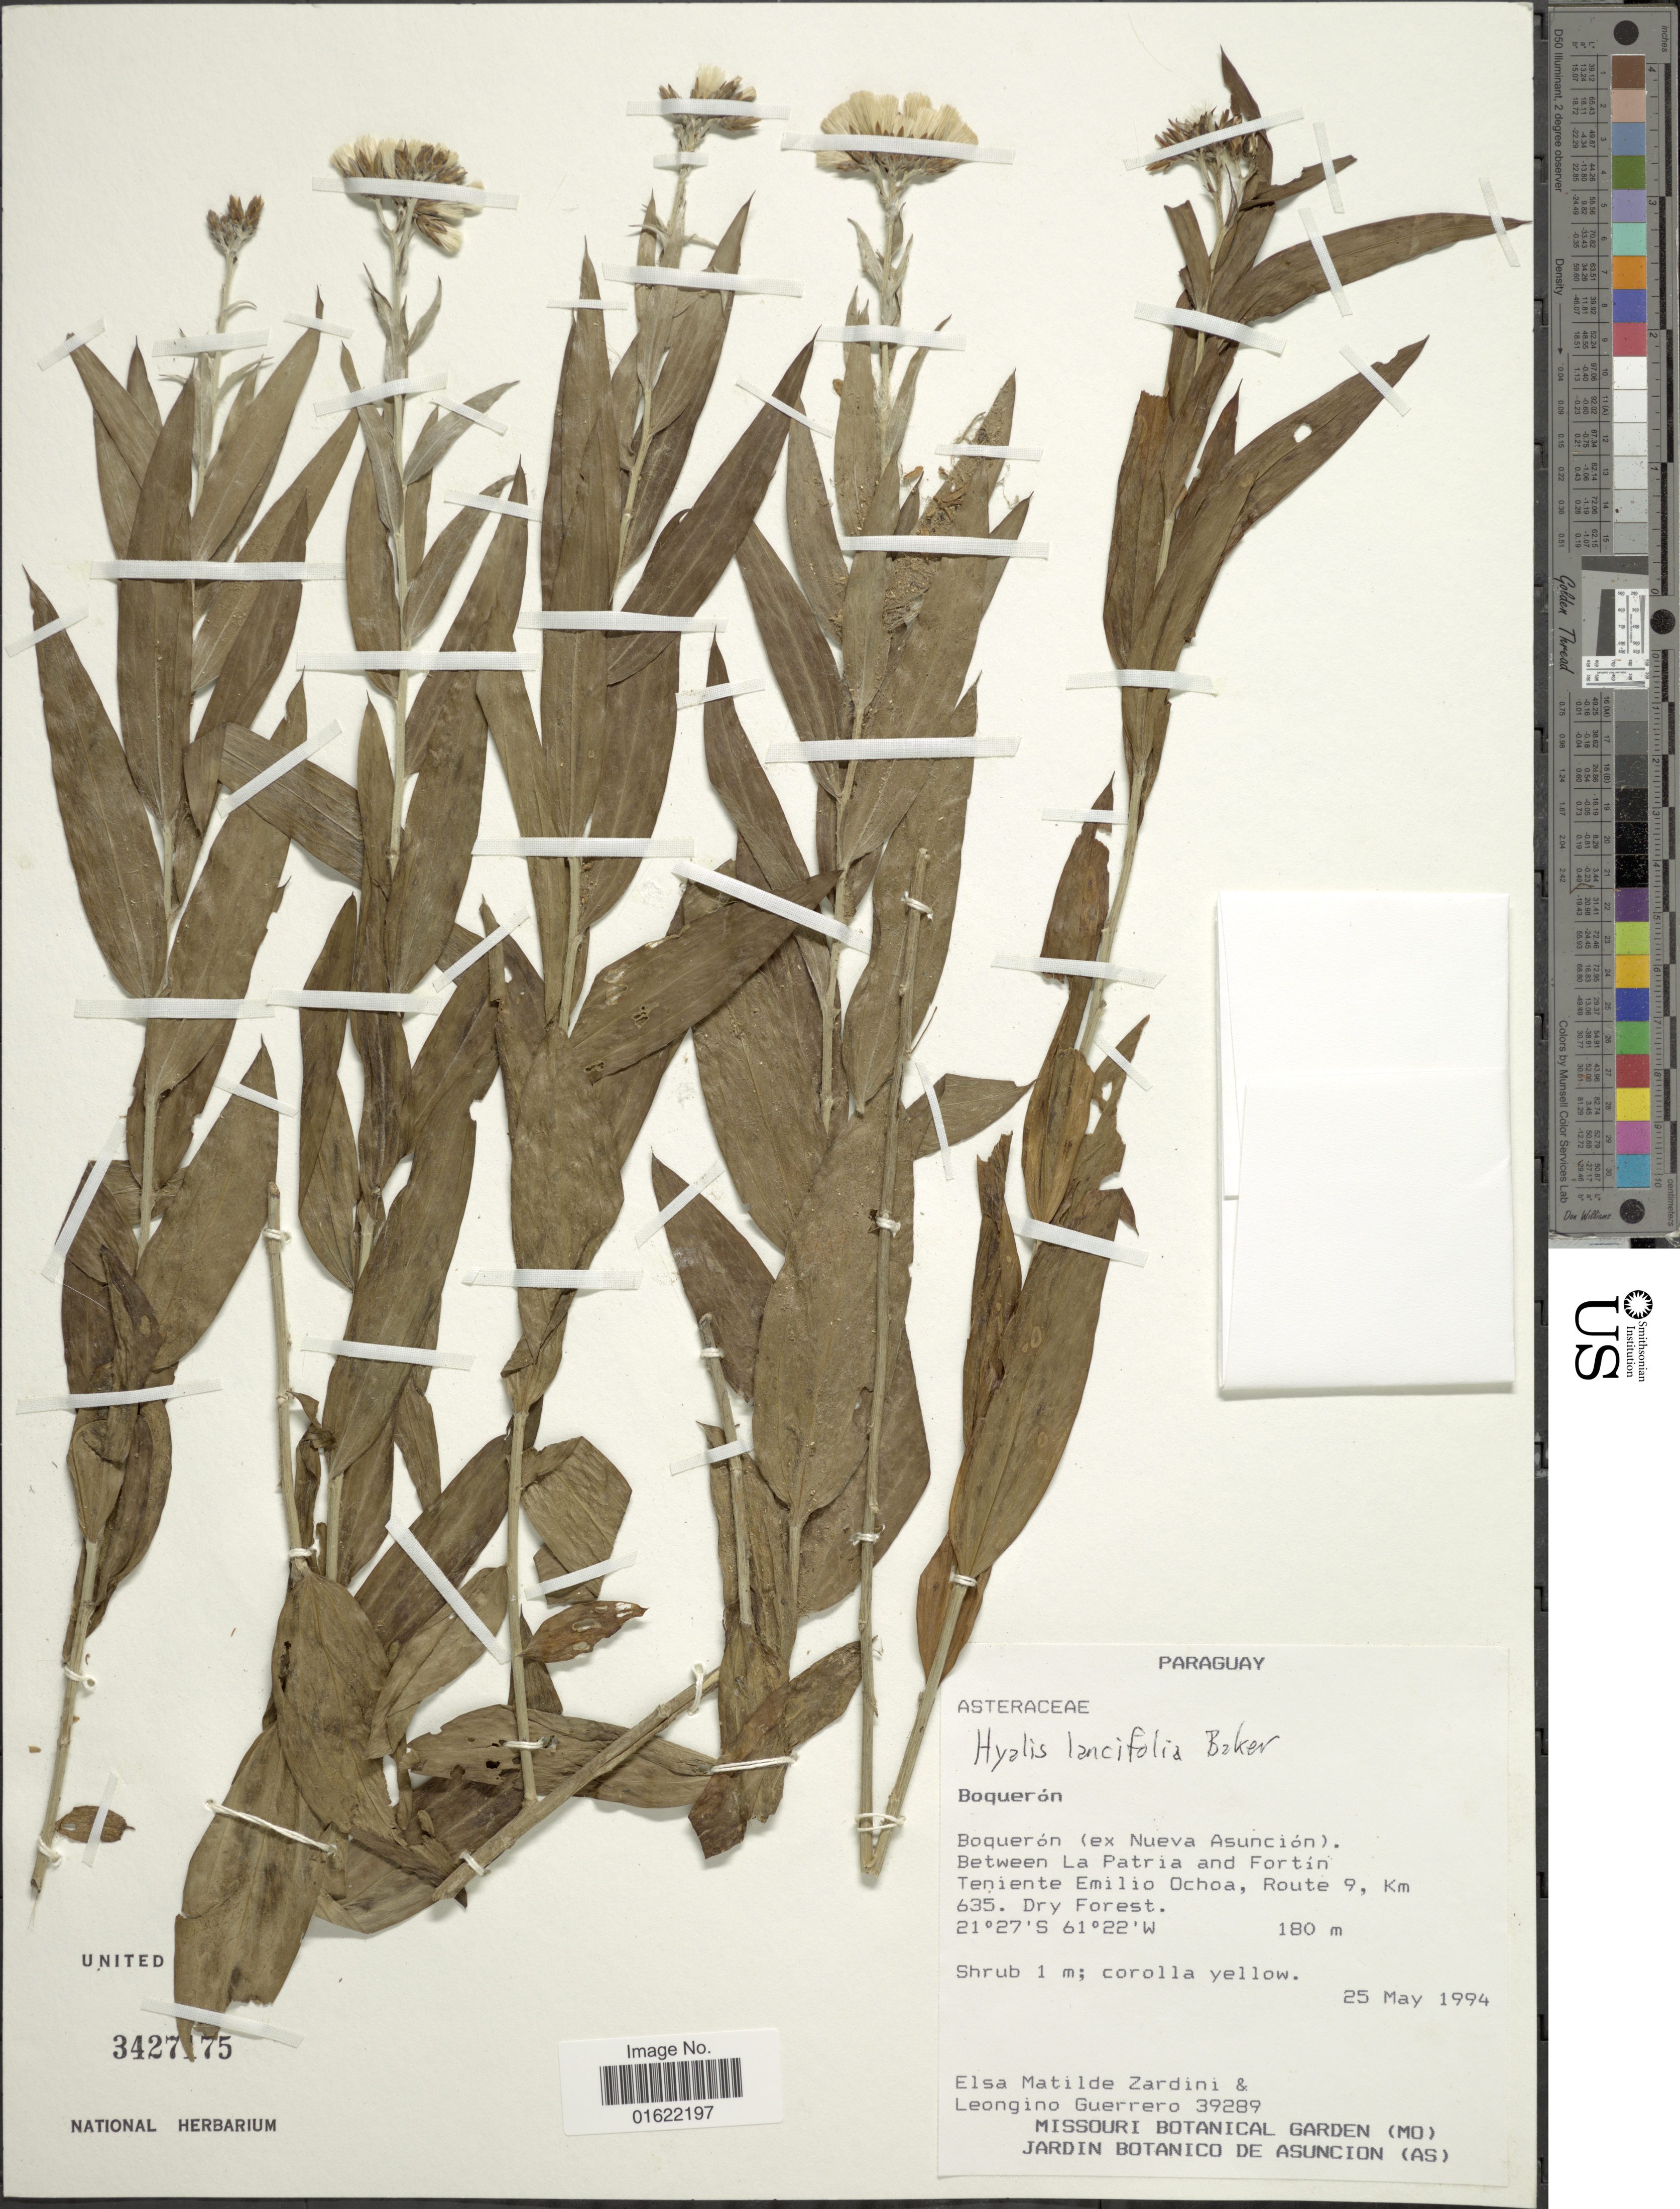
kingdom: Plantae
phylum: Tracheophyta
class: Magnoliopsida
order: Asterales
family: Asteraceae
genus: Hyalis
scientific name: Hyalis lancifolia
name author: Baker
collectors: E. M. Zardini & L. Guerrero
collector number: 39289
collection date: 1994-05-25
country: Paraguay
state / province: Boqueron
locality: Between La Patria and Fortin. Teniente Emilio Ochoa, Route 9, Km 635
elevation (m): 180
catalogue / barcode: US 3427175